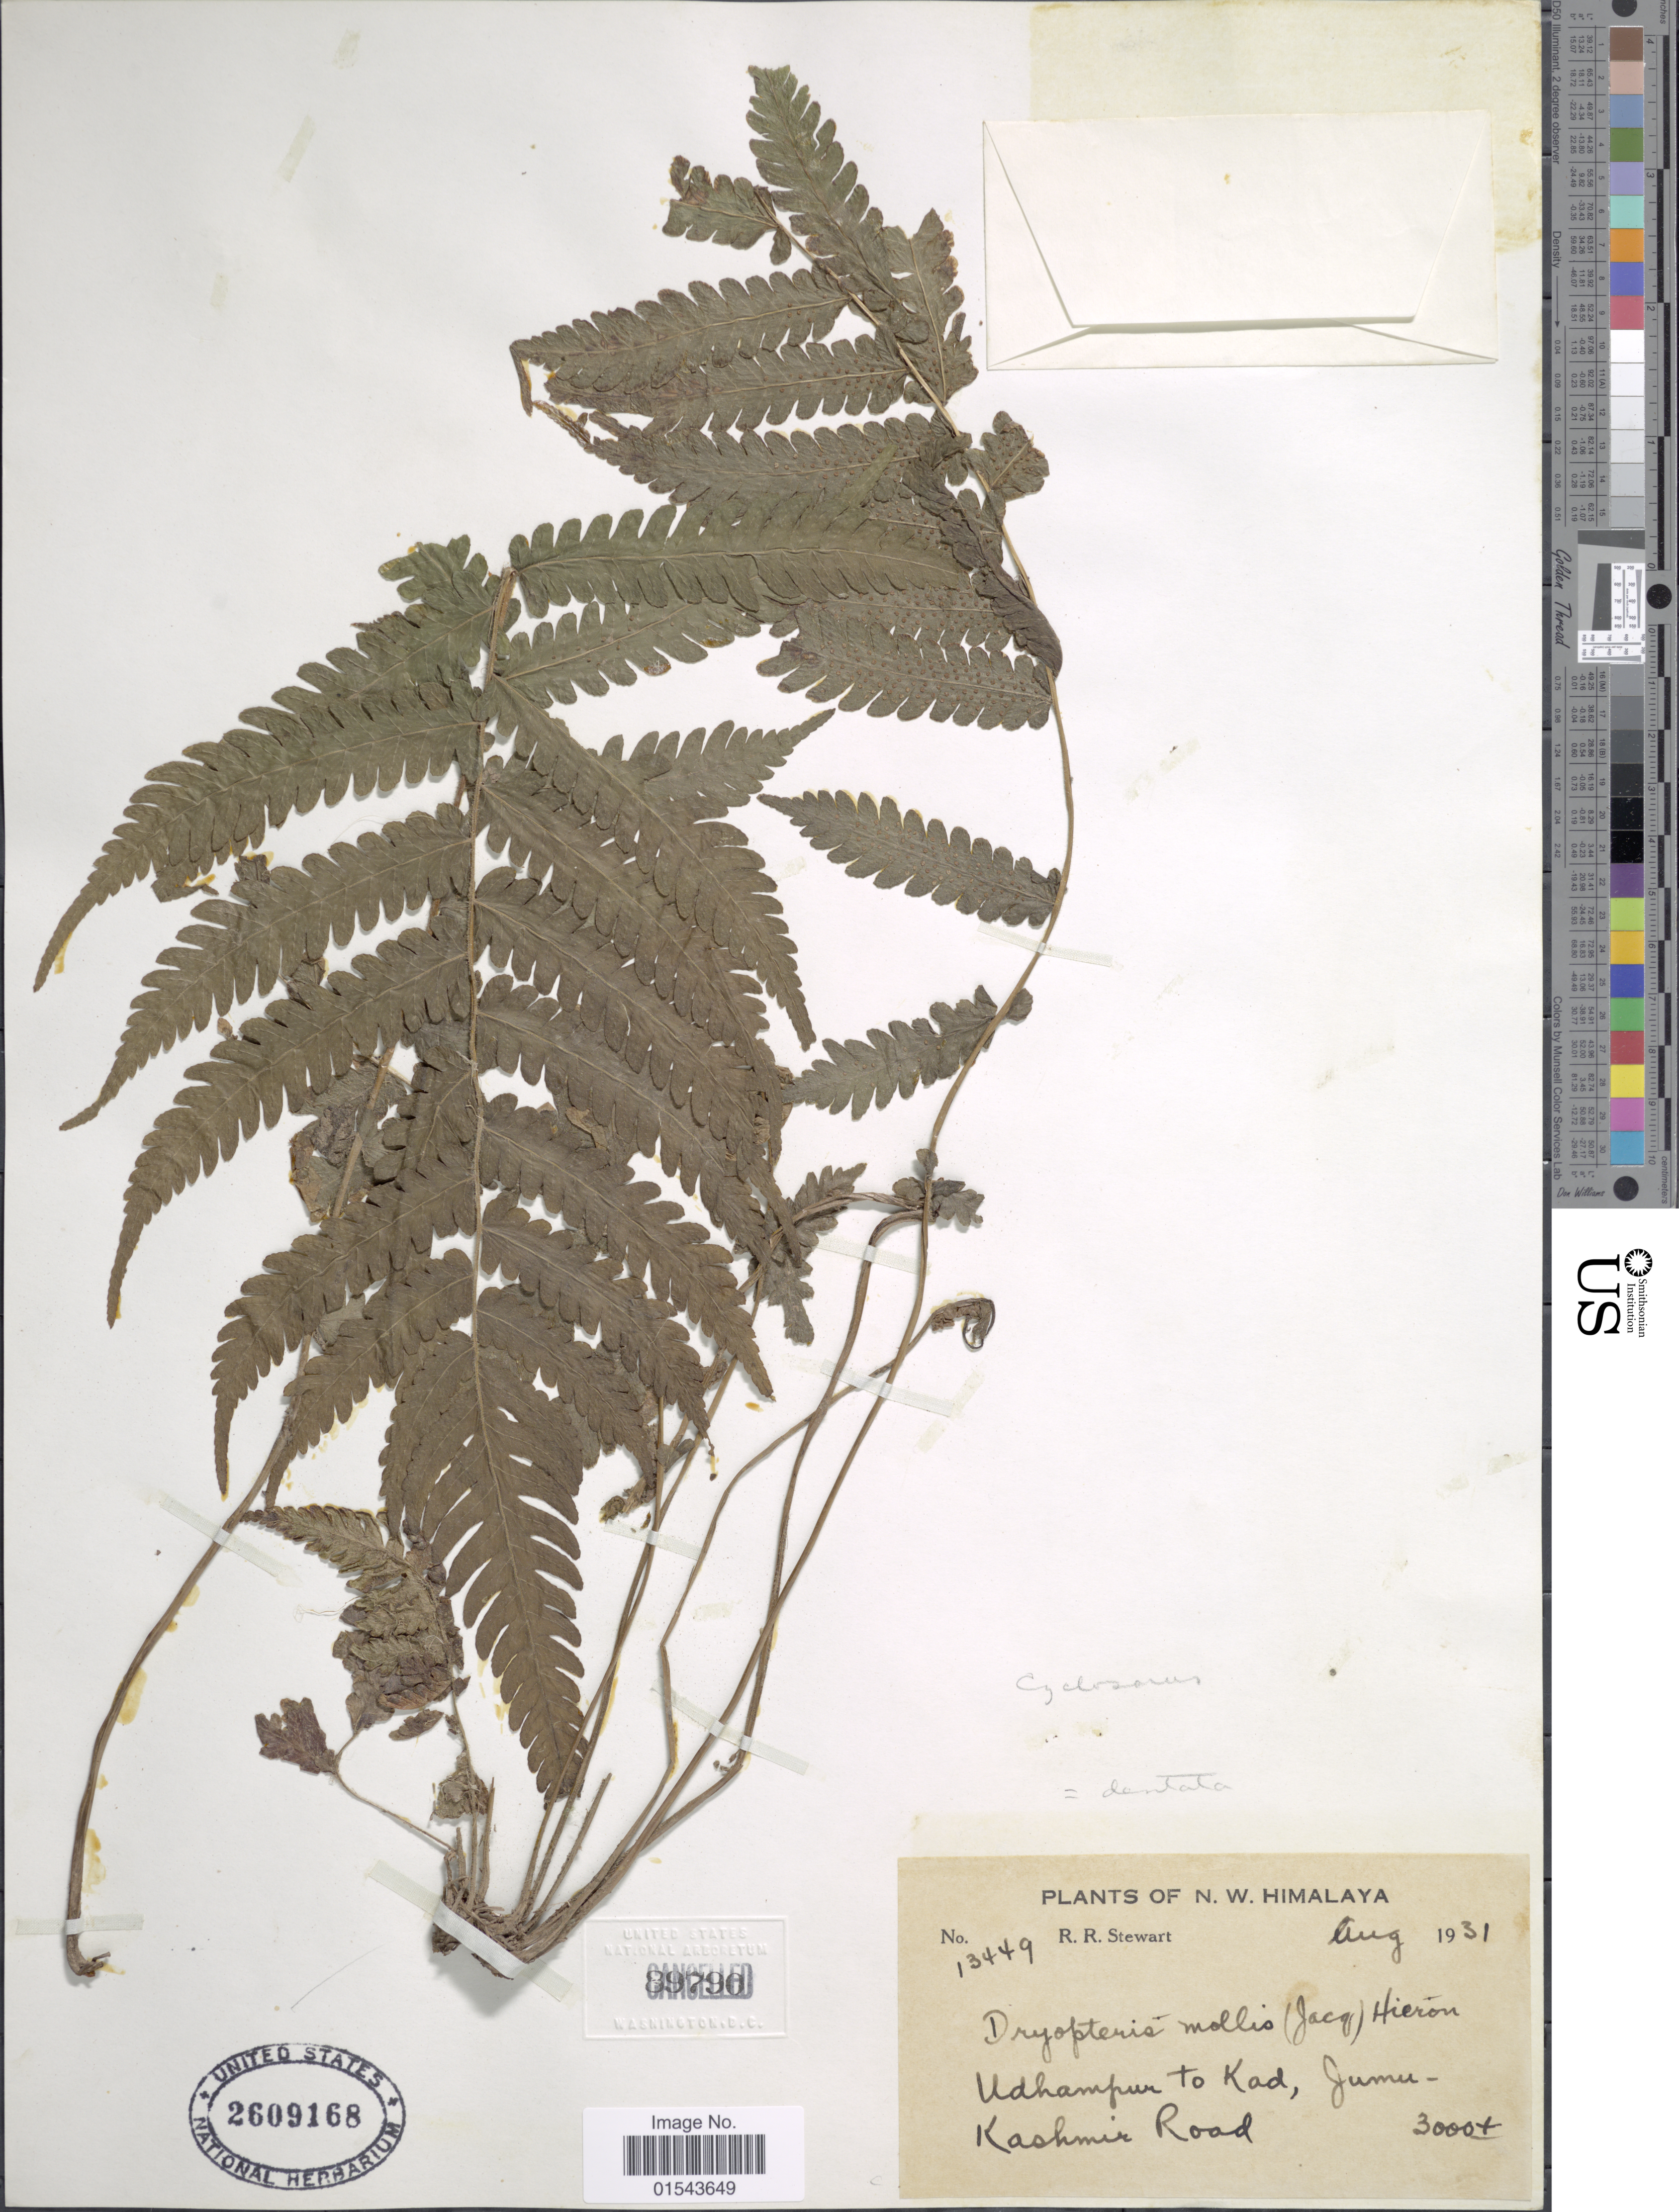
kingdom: Plantae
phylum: Tracheophyta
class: Polypodiopsida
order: Polypodiales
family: Thelypteridaceae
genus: Christella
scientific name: Christella dentata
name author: (Forssk.) Brownsey & Jermy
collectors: R. R. Stewart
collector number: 13449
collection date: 1931-08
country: India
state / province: Jammu and Kashmir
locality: N. W. Himalaya. Udhampur to Kad, Jumu-Kashmir Road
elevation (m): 914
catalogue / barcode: US 2609168